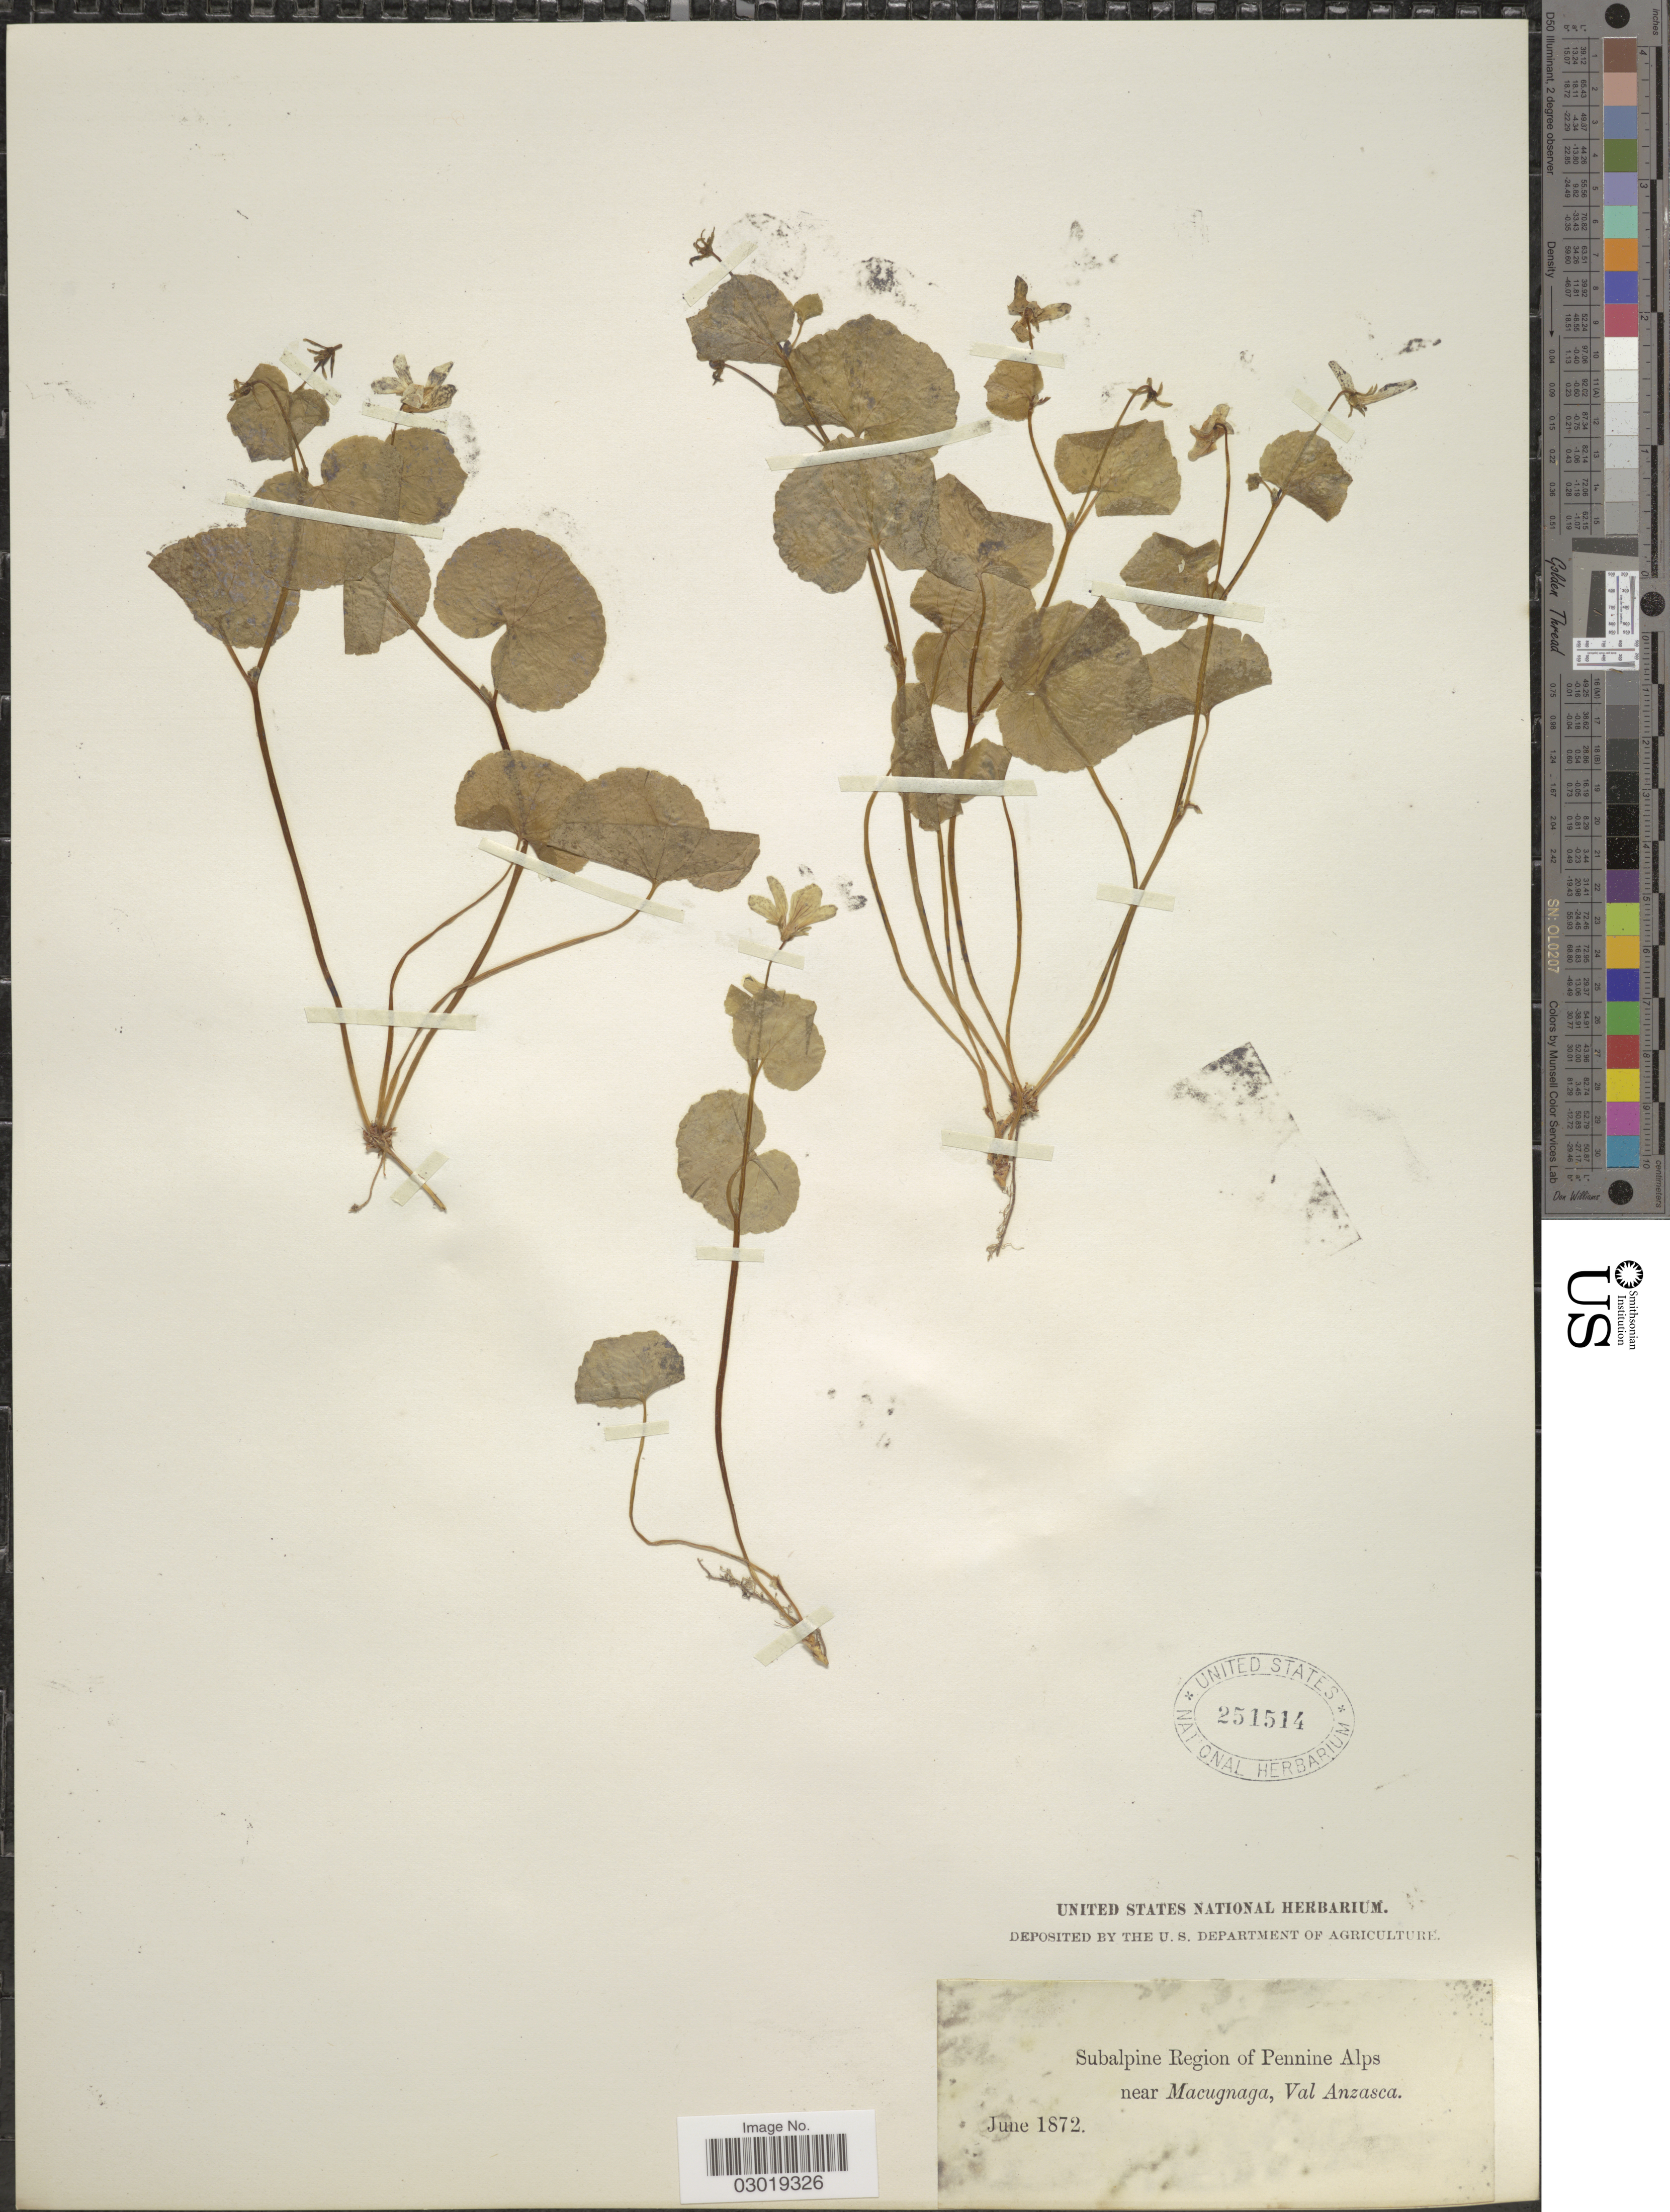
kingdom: Plantae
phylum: Tracheophyta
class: Magnoliopsida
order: Malpighiales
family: Violaceae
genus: Viola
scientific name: Viola sp.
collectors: ex herb. United States National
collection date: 1872-06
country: Italy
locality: Subalpine Region of Pennine Alps near Macugnaga, Val Anzasca.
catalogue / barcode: US 251514